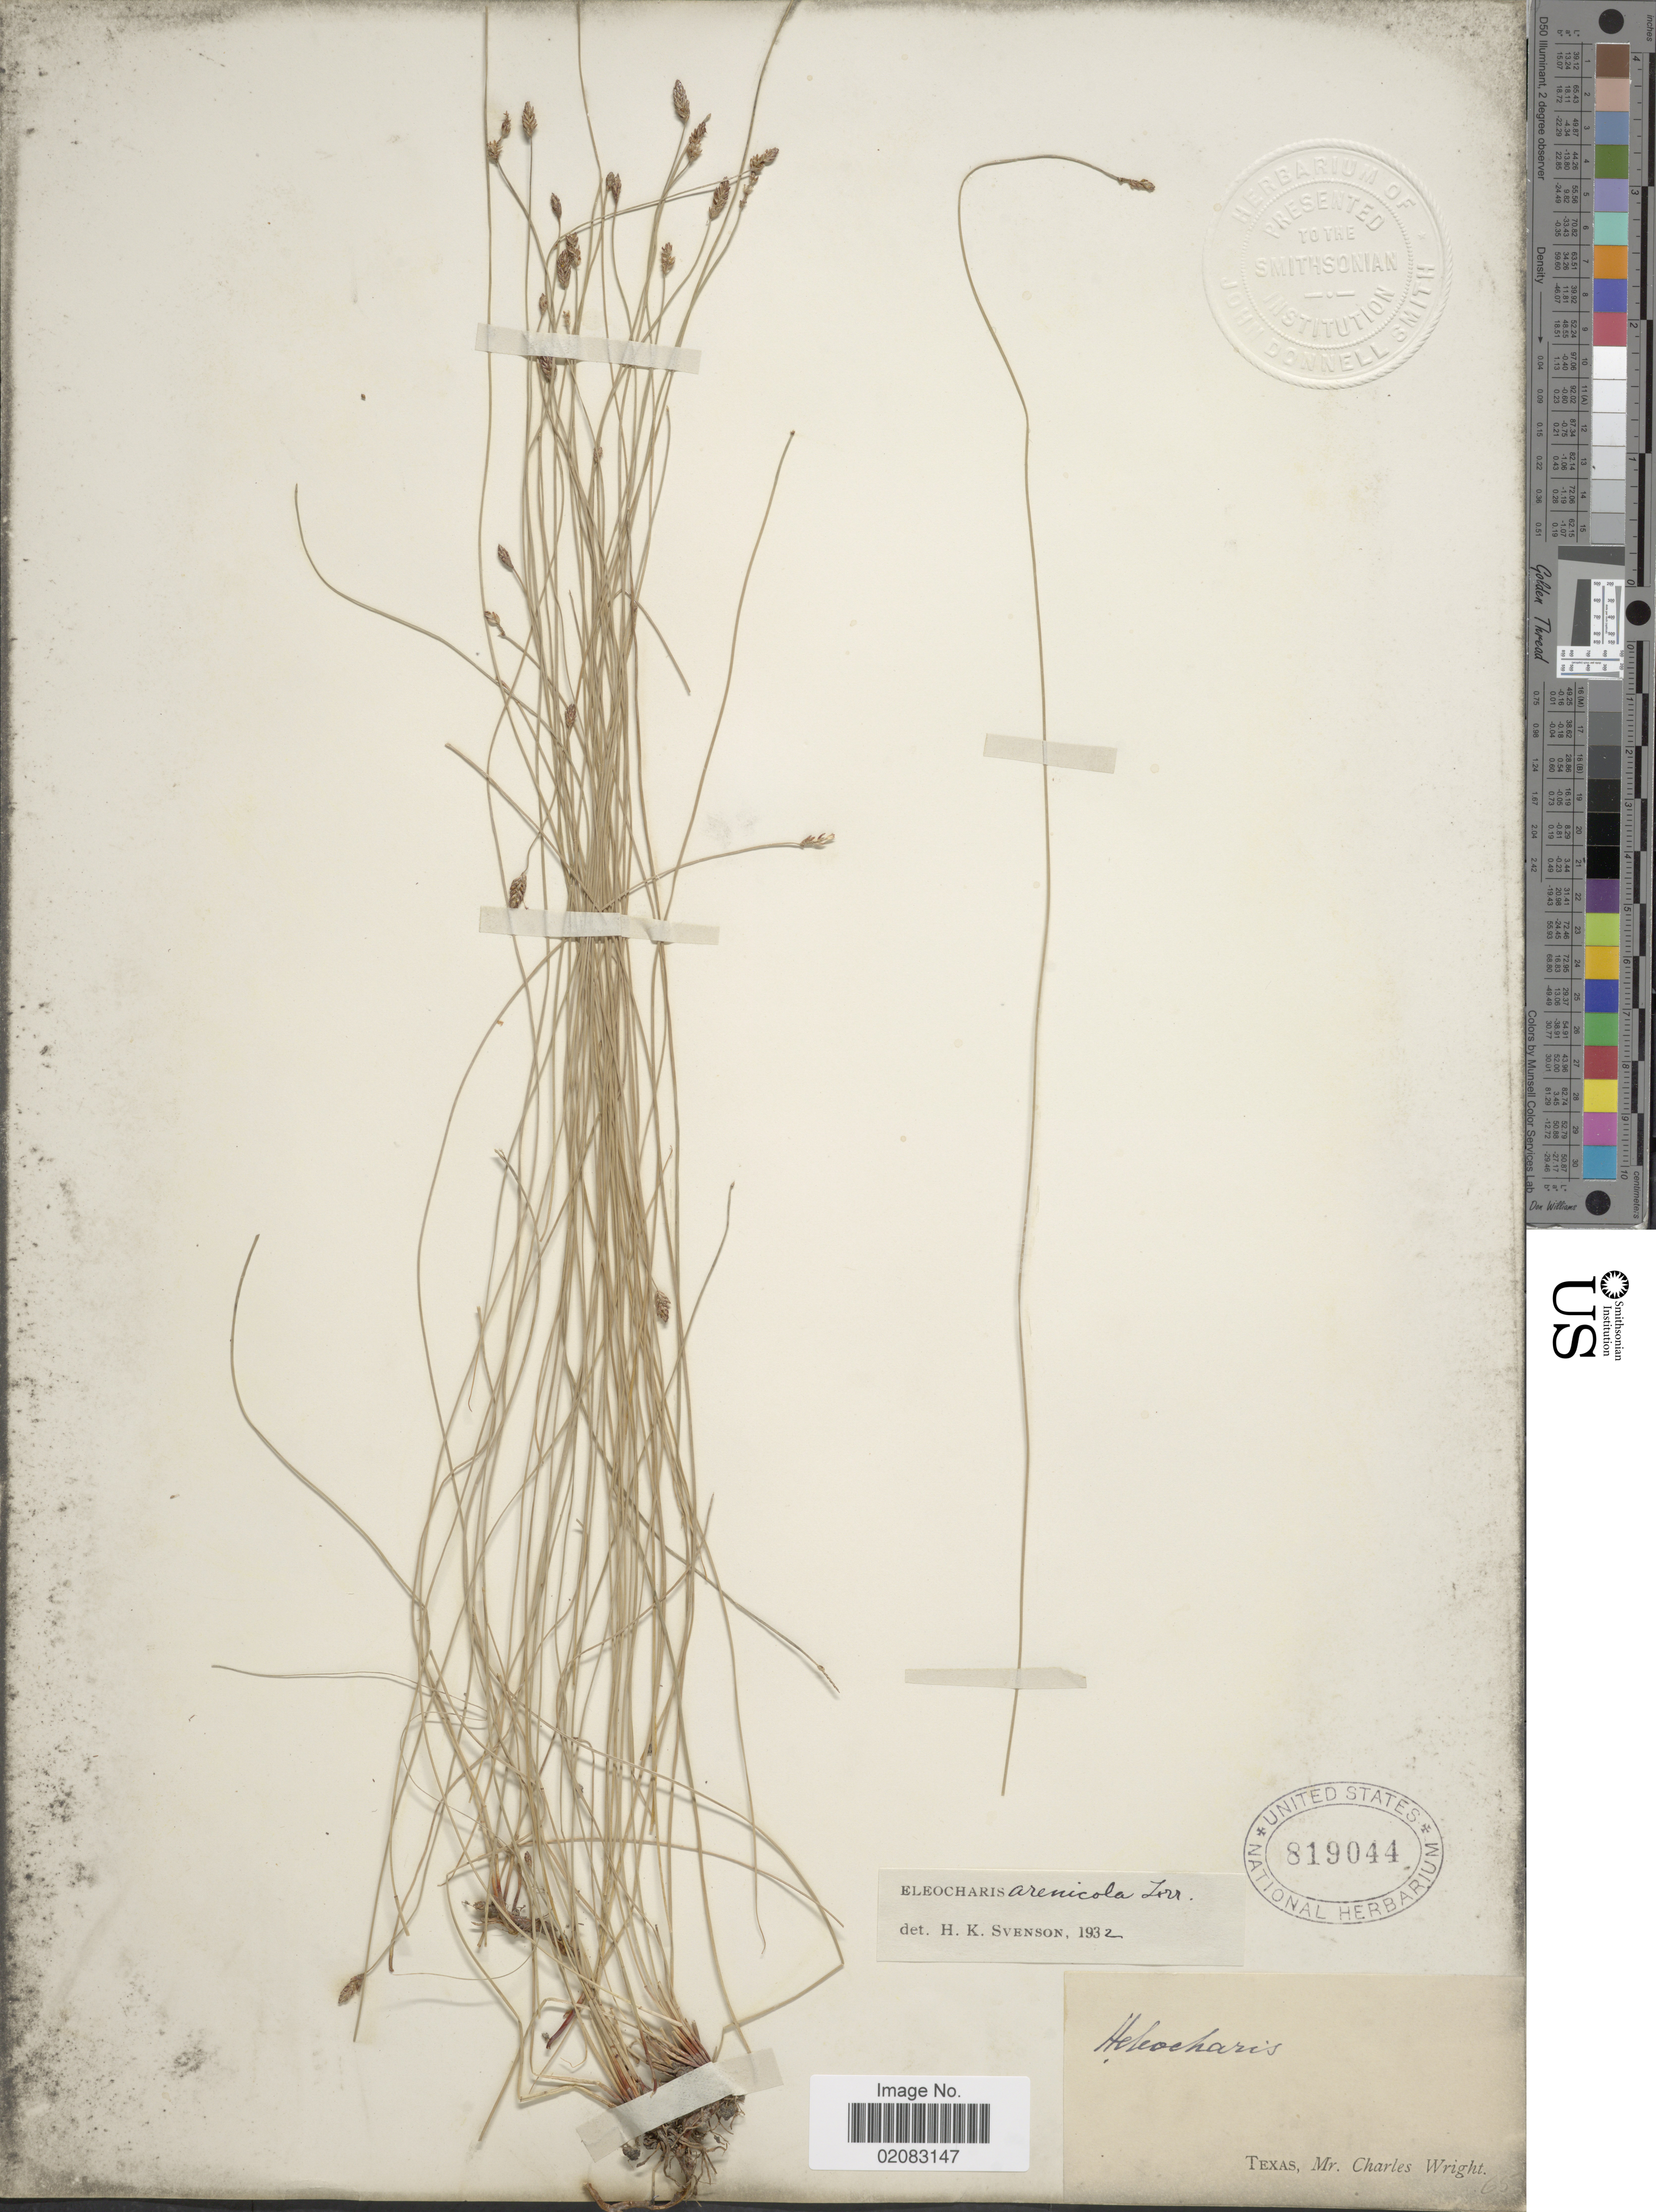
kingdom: Plantae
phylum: Tracheophyta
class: Liliopsida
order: Poales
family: Cyperaceae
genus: Eleocharis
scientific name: Eleocharis montevidensis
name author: Kunth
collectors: C. Wright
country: United States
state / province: Texas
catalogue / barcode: US 819044